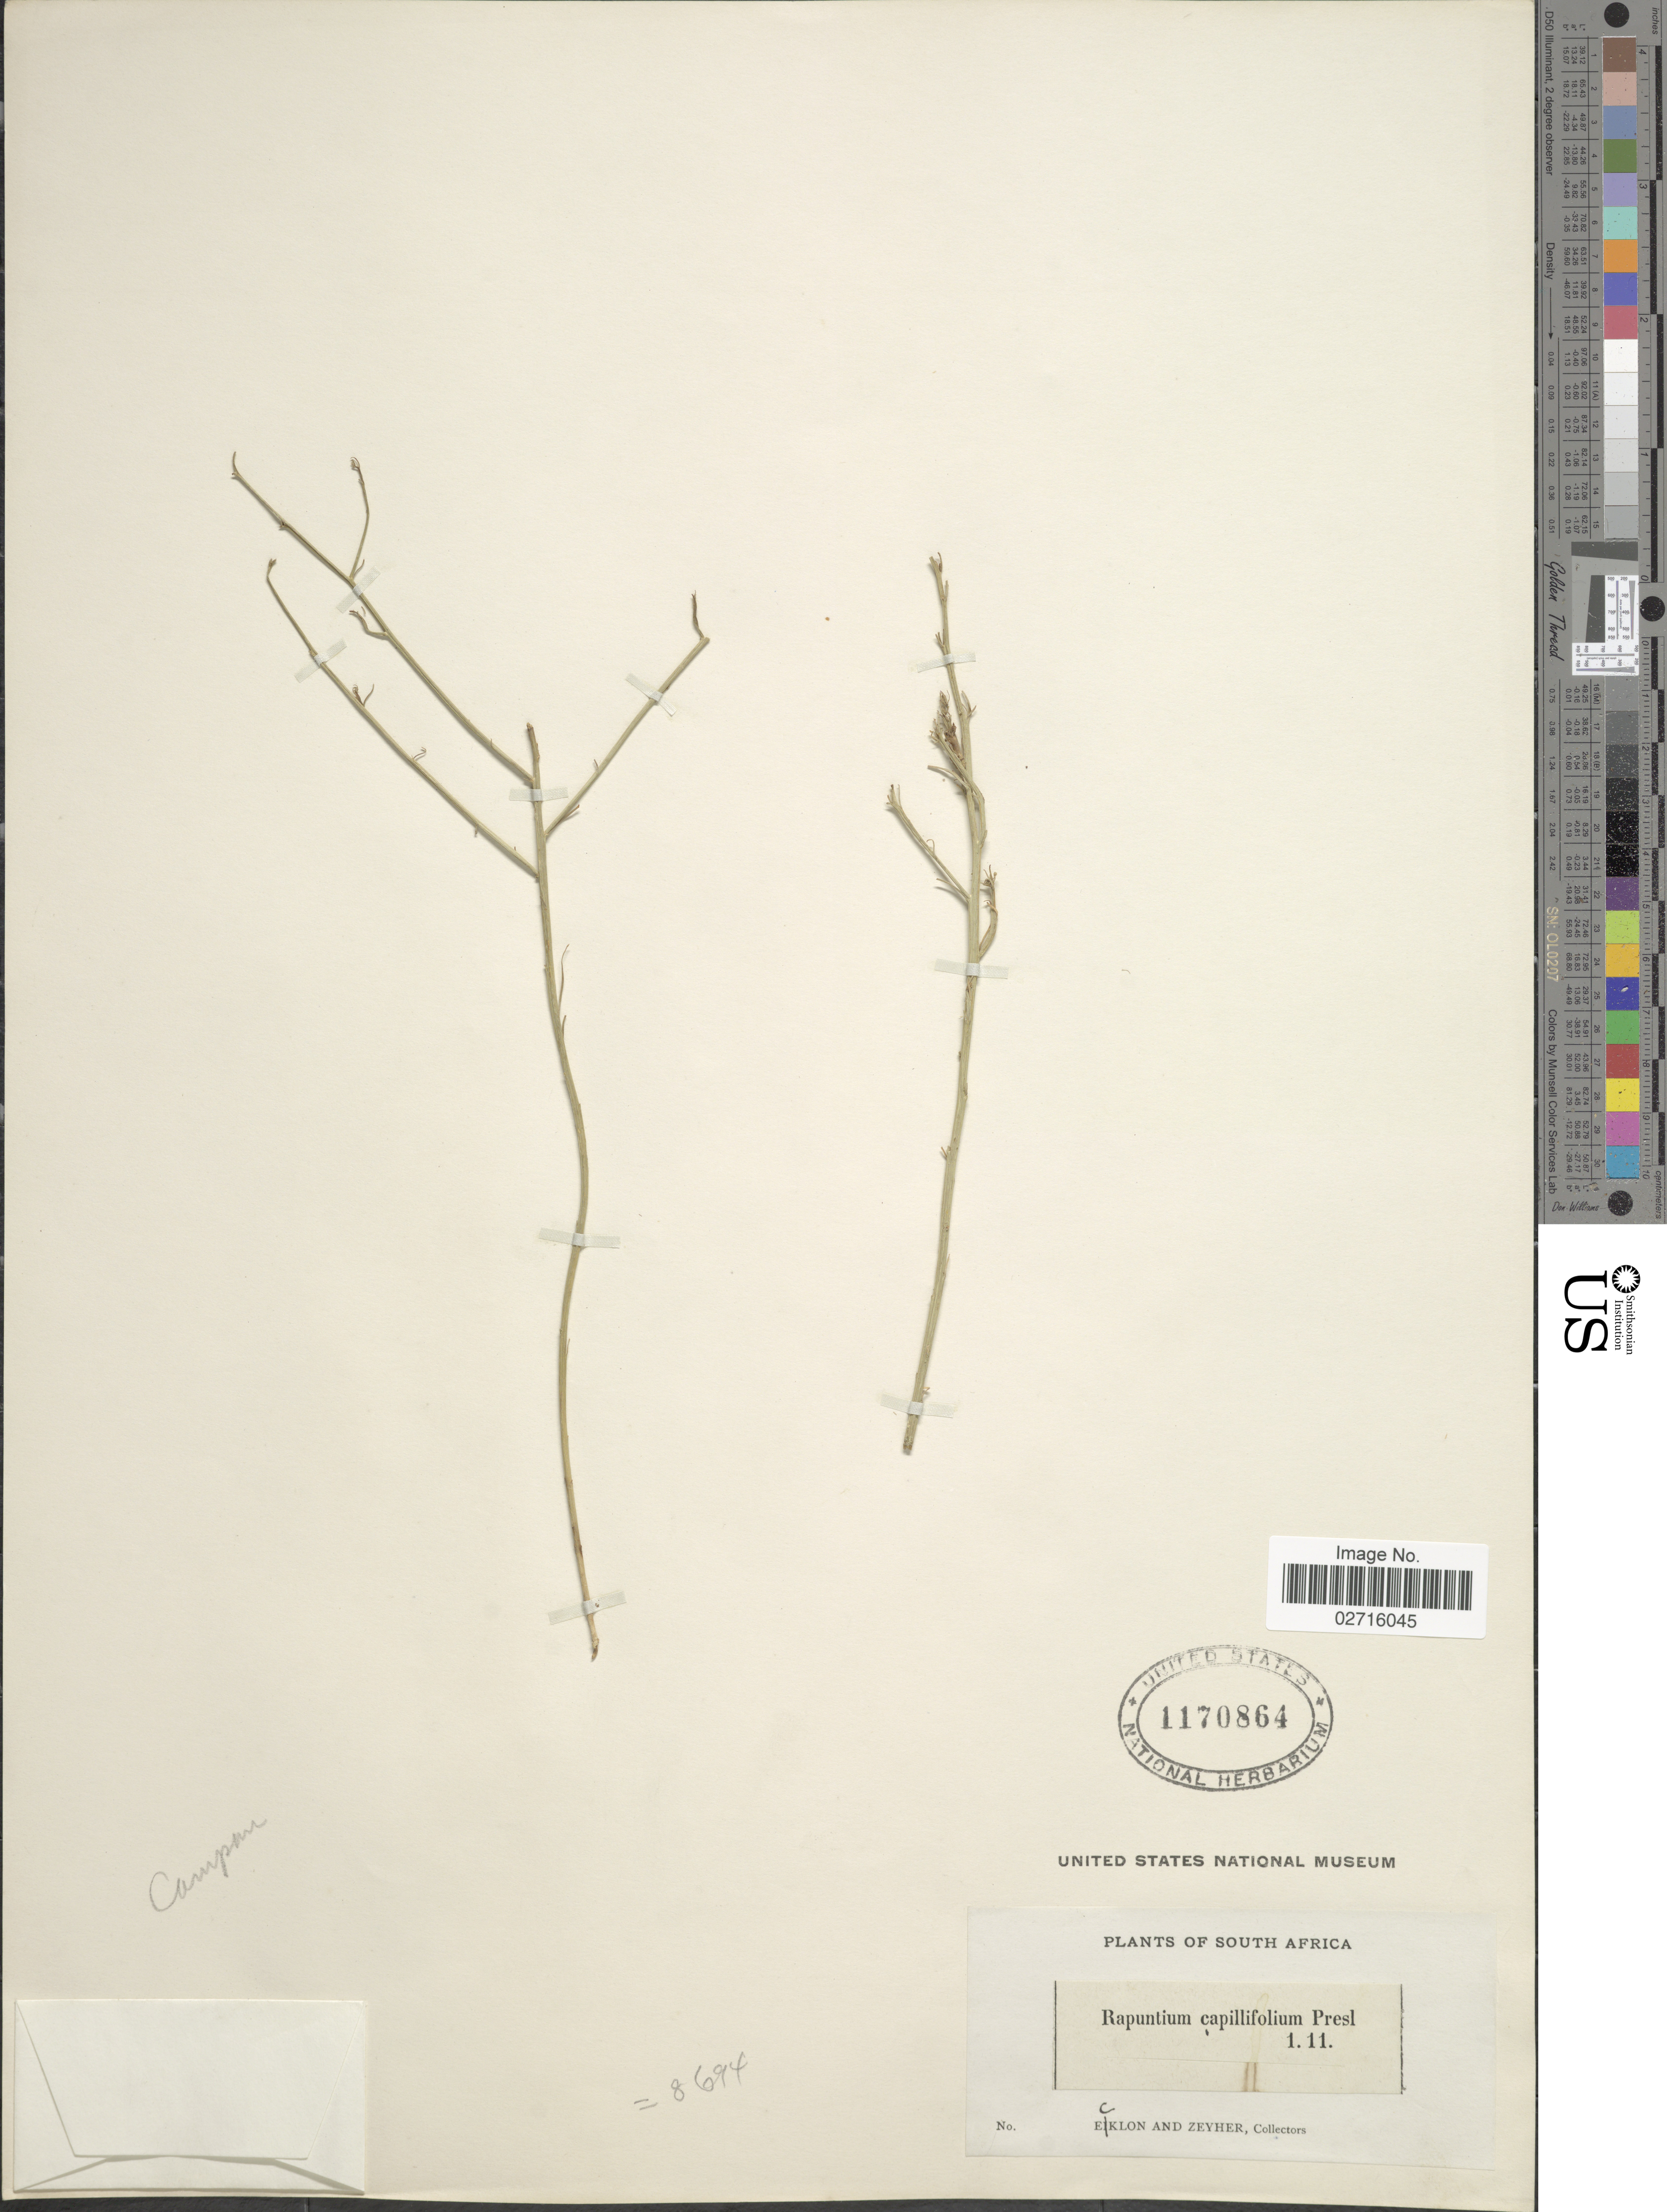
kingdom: Plantae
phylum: Tracheophyta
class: Magnoliopsida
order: Asterales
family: Campanulaceae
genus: Lobelia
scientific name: Lobelia capillifolia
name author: (C. Presl) A. DC.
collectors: -. Ecklon & -. Zeyher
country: South Africa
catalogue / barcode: US 1170864